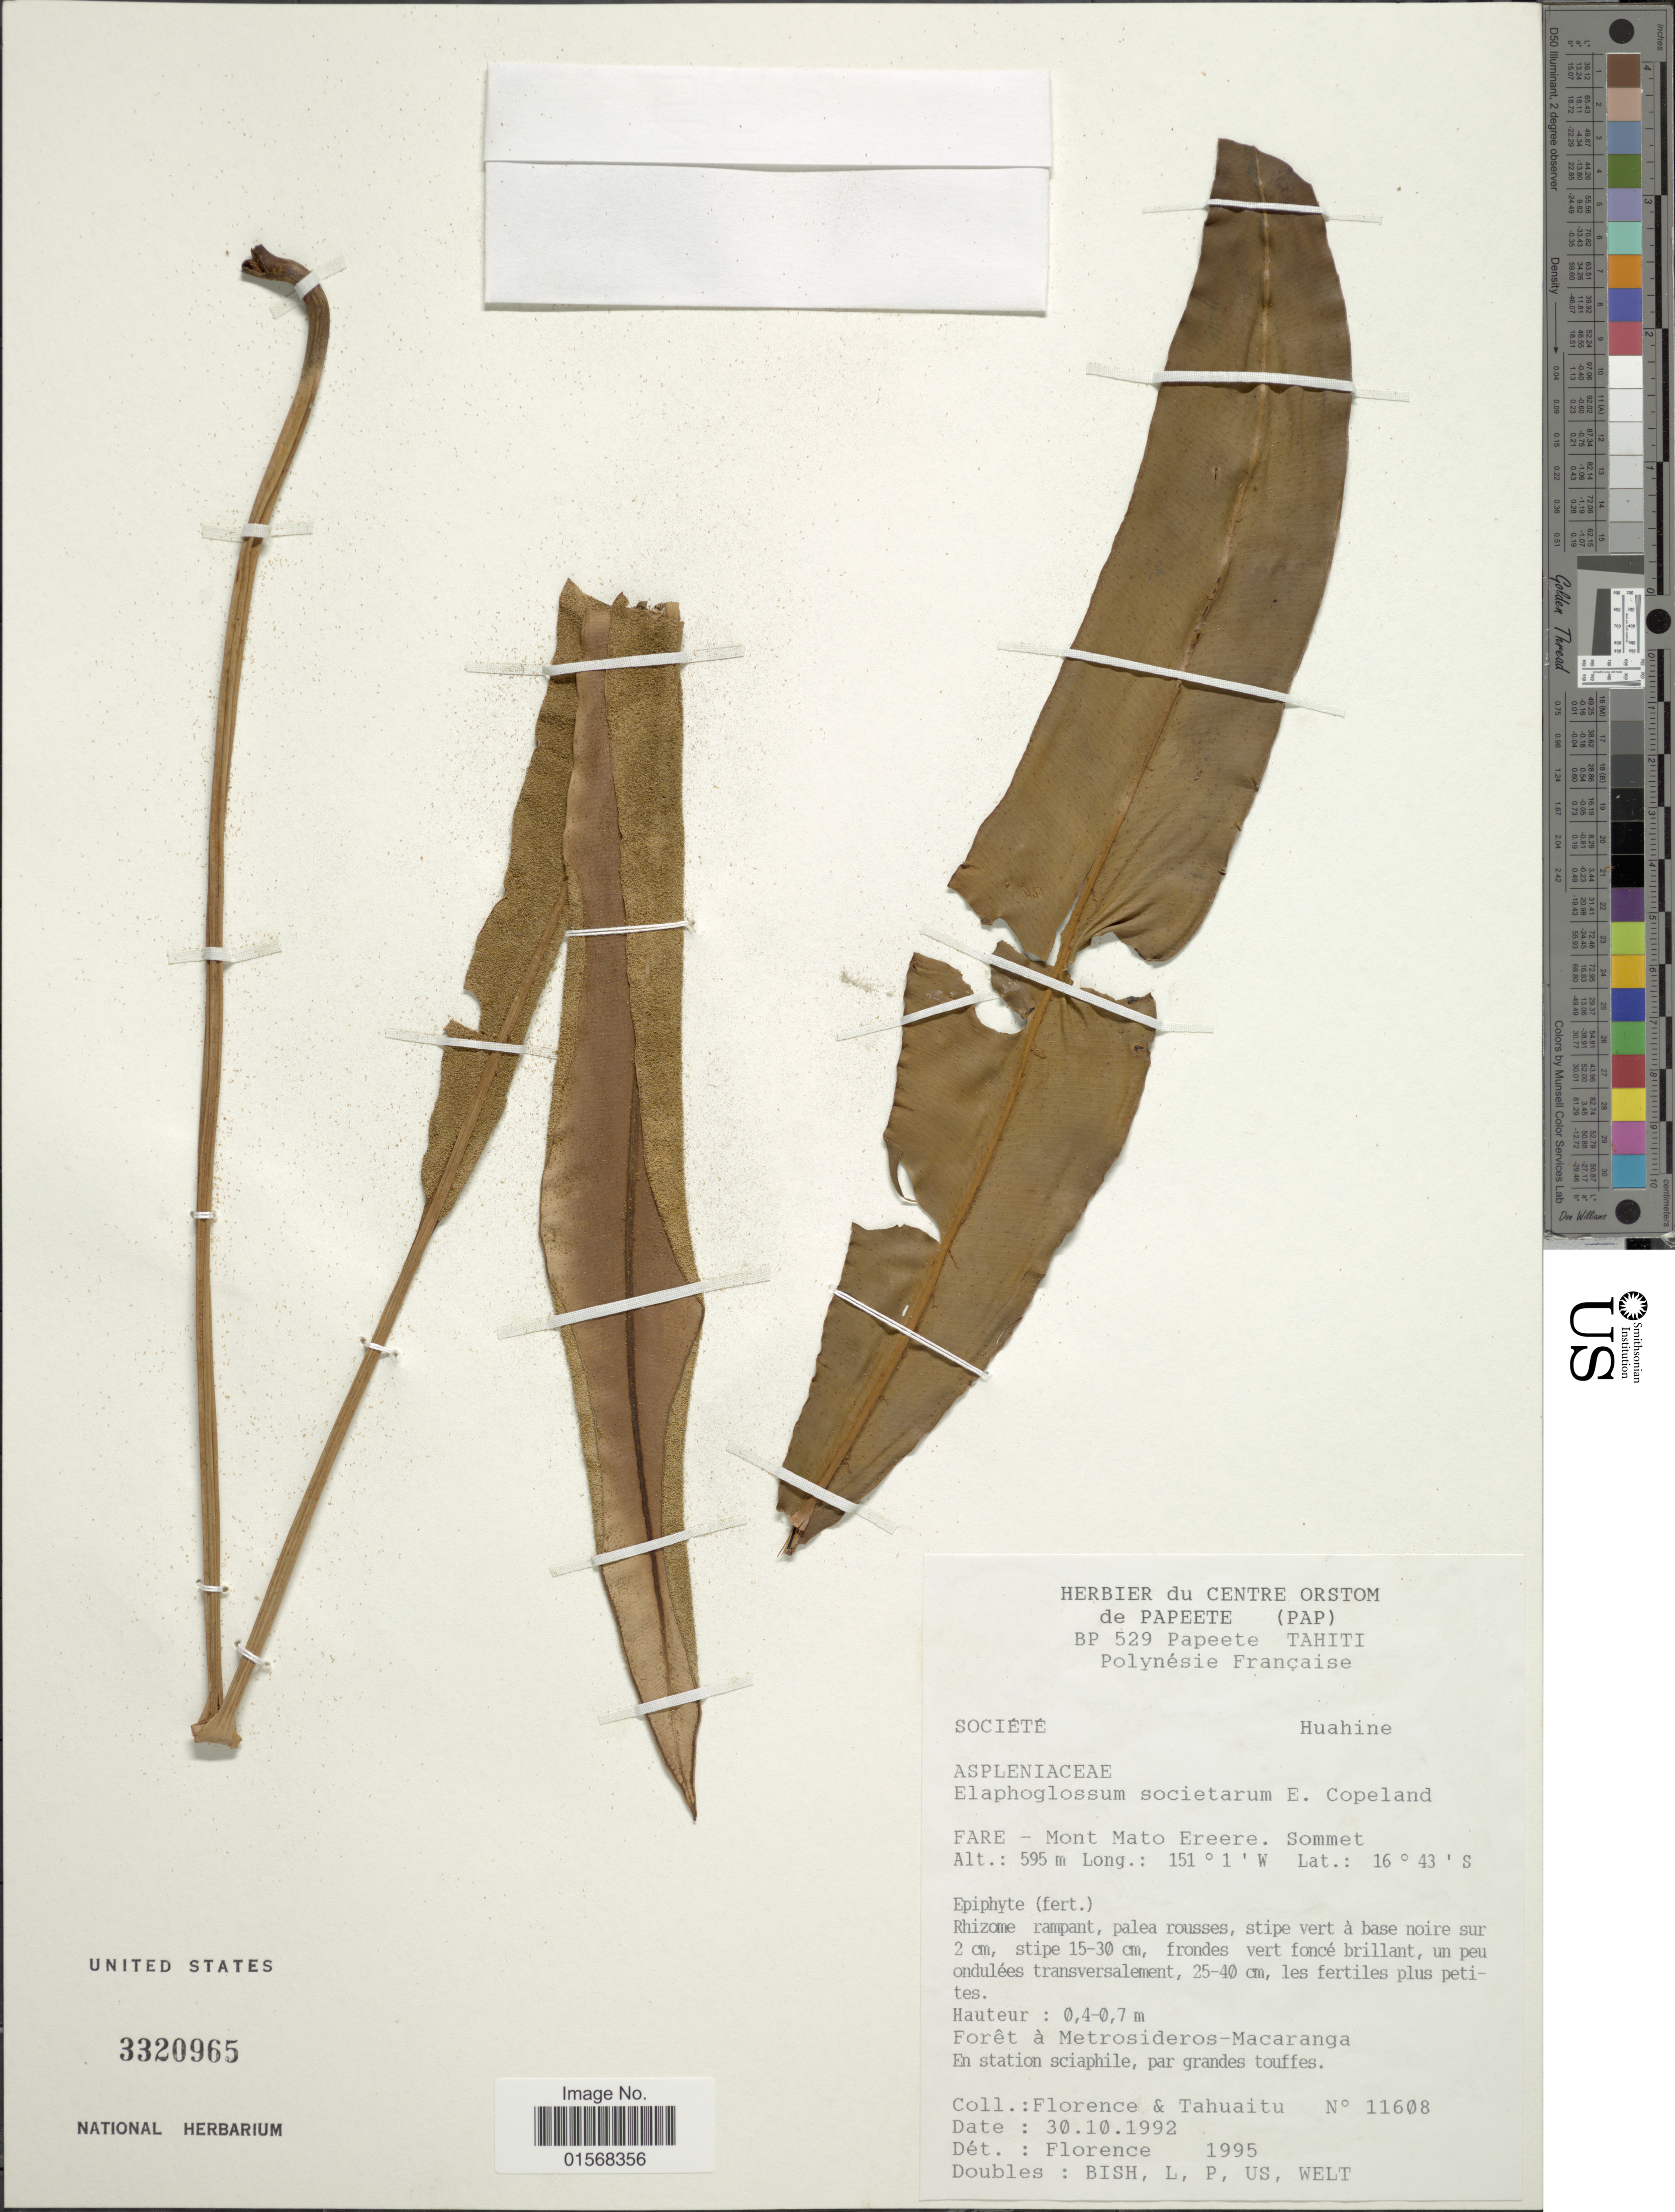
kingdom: Plantae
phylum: Tracheophyta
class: Polypodiopsida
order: Polypodiales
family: Dryopteridaceae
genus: Elaphoglossum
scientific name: Elaphoglossum societarum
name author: Copel.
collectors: -. Florence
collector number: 11608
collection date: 1992-10-30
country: French Polynesia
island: Huahine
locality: Polynesie Francaise, Fare - Mato Mato Ereere. Sommet.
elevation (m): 595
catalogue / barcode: US 3320965